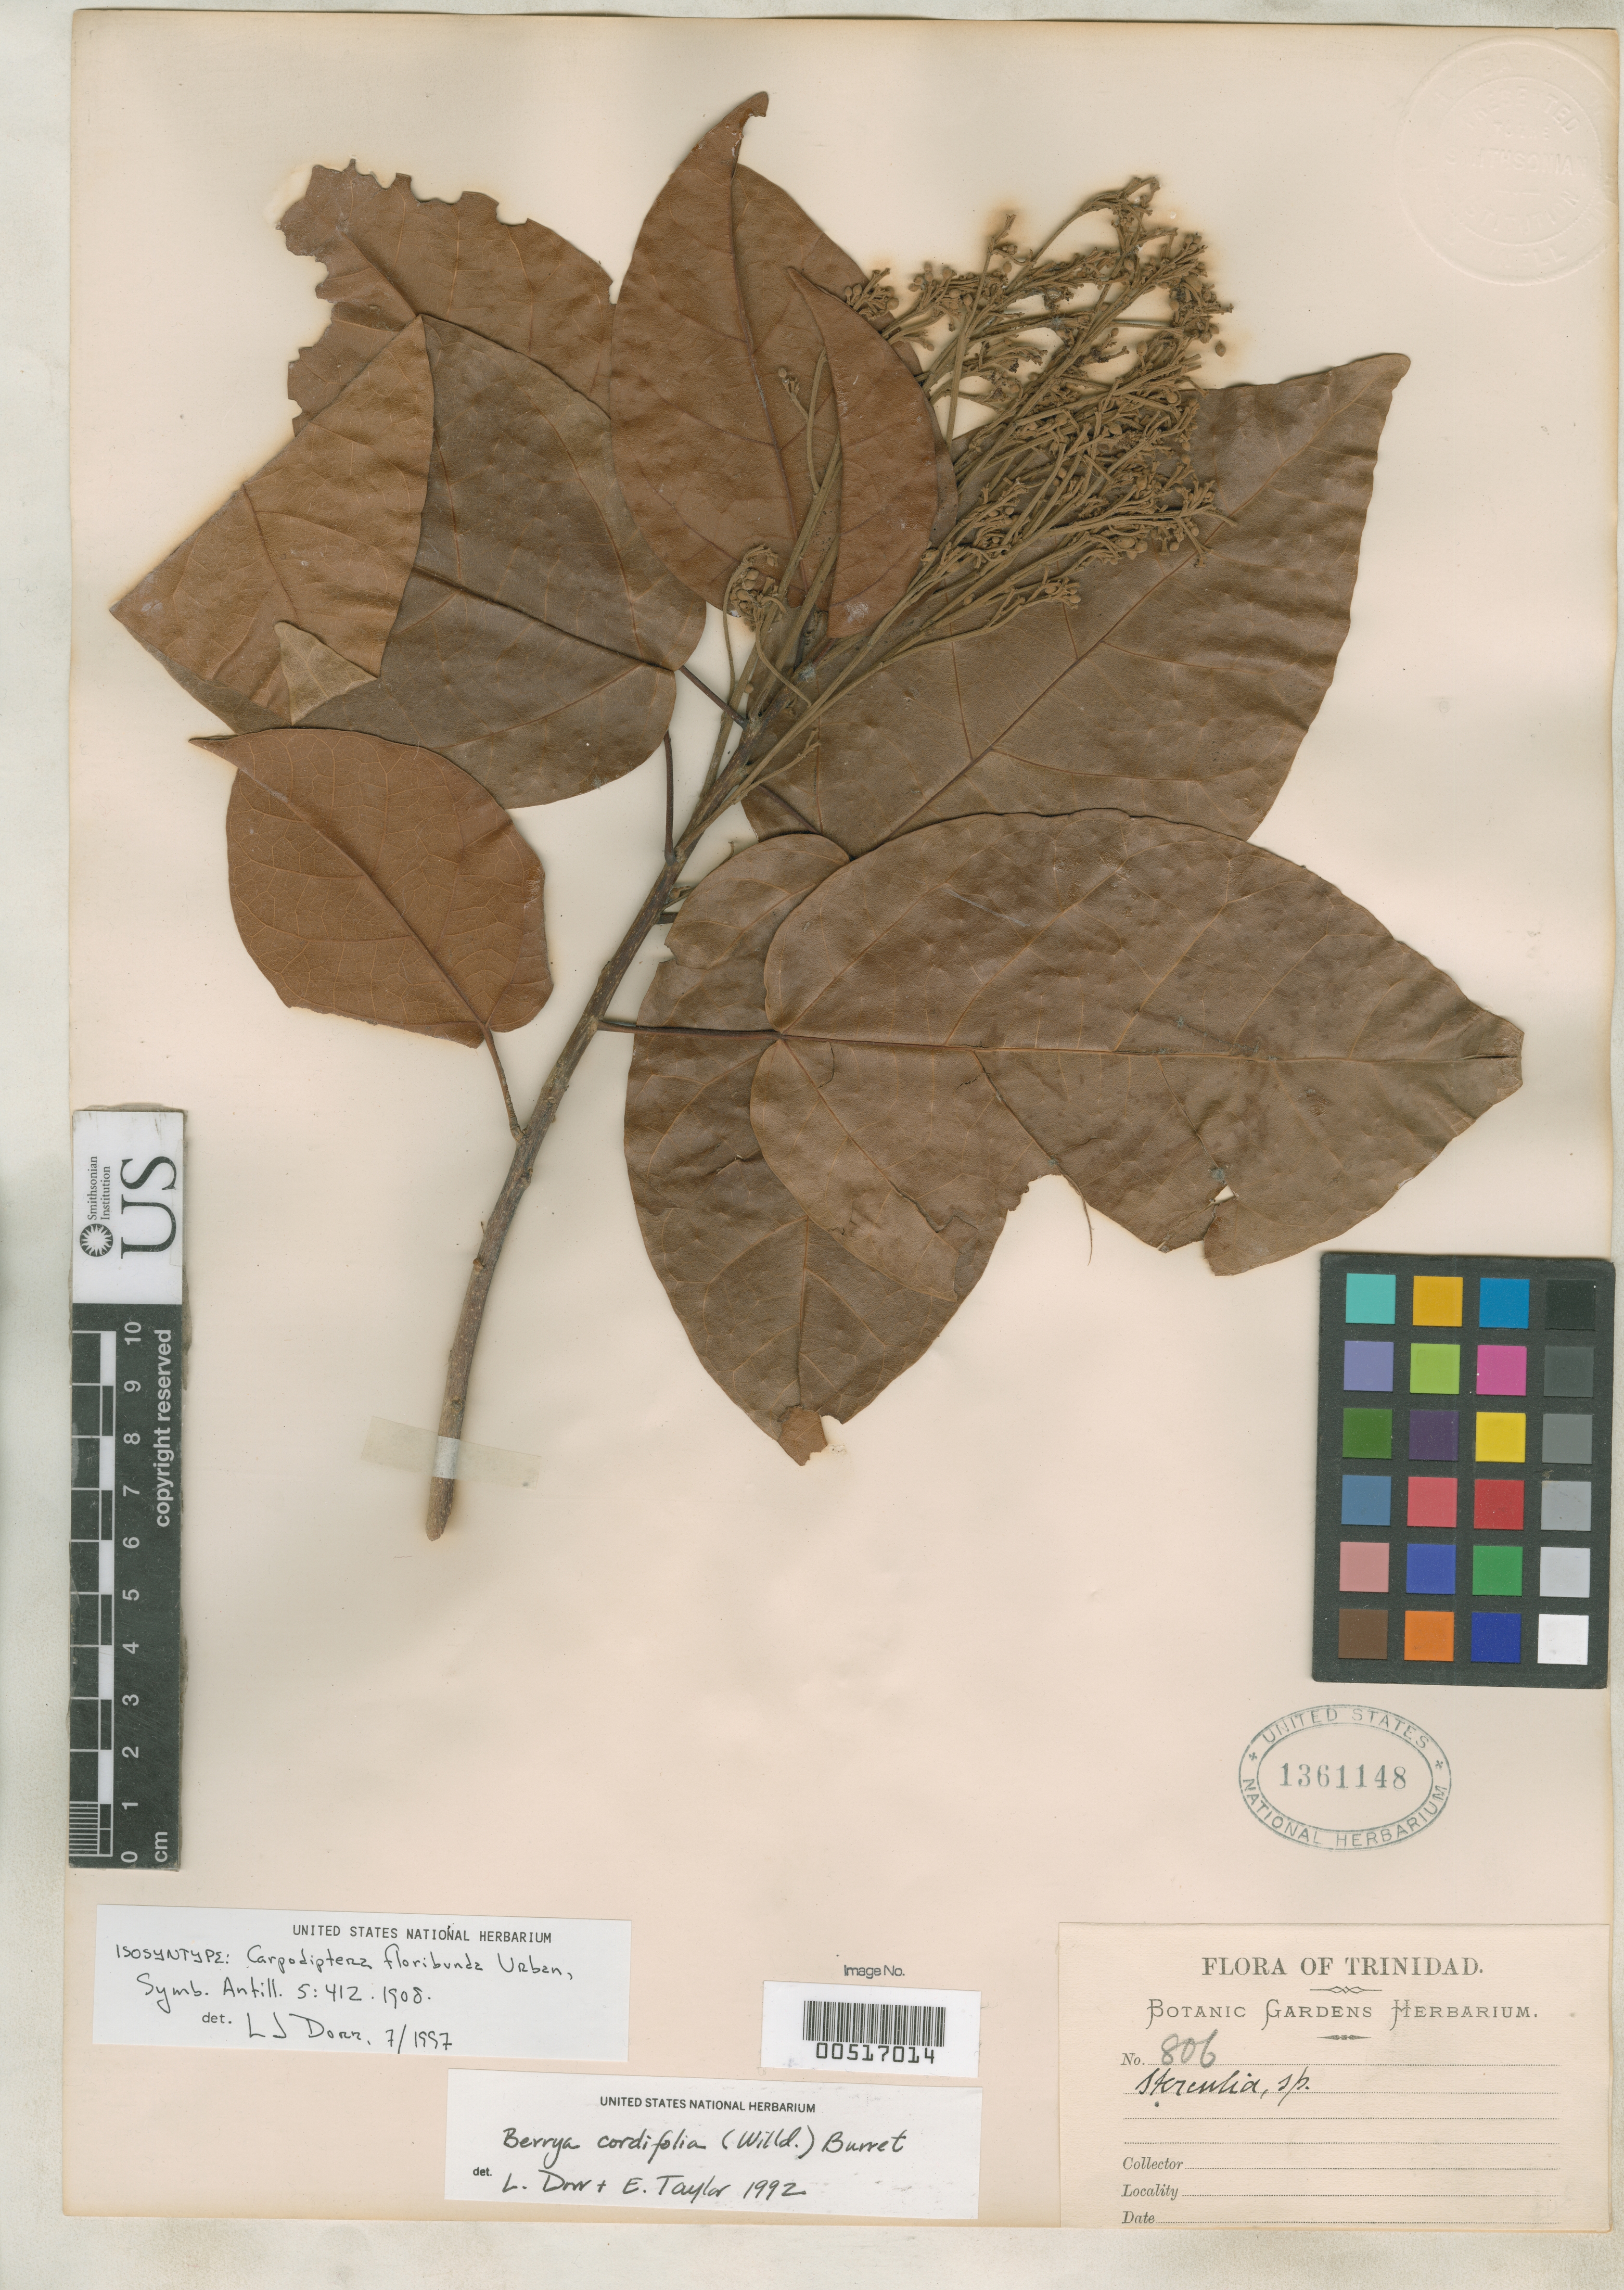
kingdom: Plantae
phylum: Tracheophyta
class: Magnoliopsida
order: Malvales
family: Malvaceae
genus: Carpodiptera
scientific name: Carpodiptera floribunda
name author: Urb.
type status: Isosyntype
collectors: ex herb. Bot. Gard.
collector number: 806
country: Trinidad and Tobago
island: Trinidad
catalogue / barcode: US 1361148